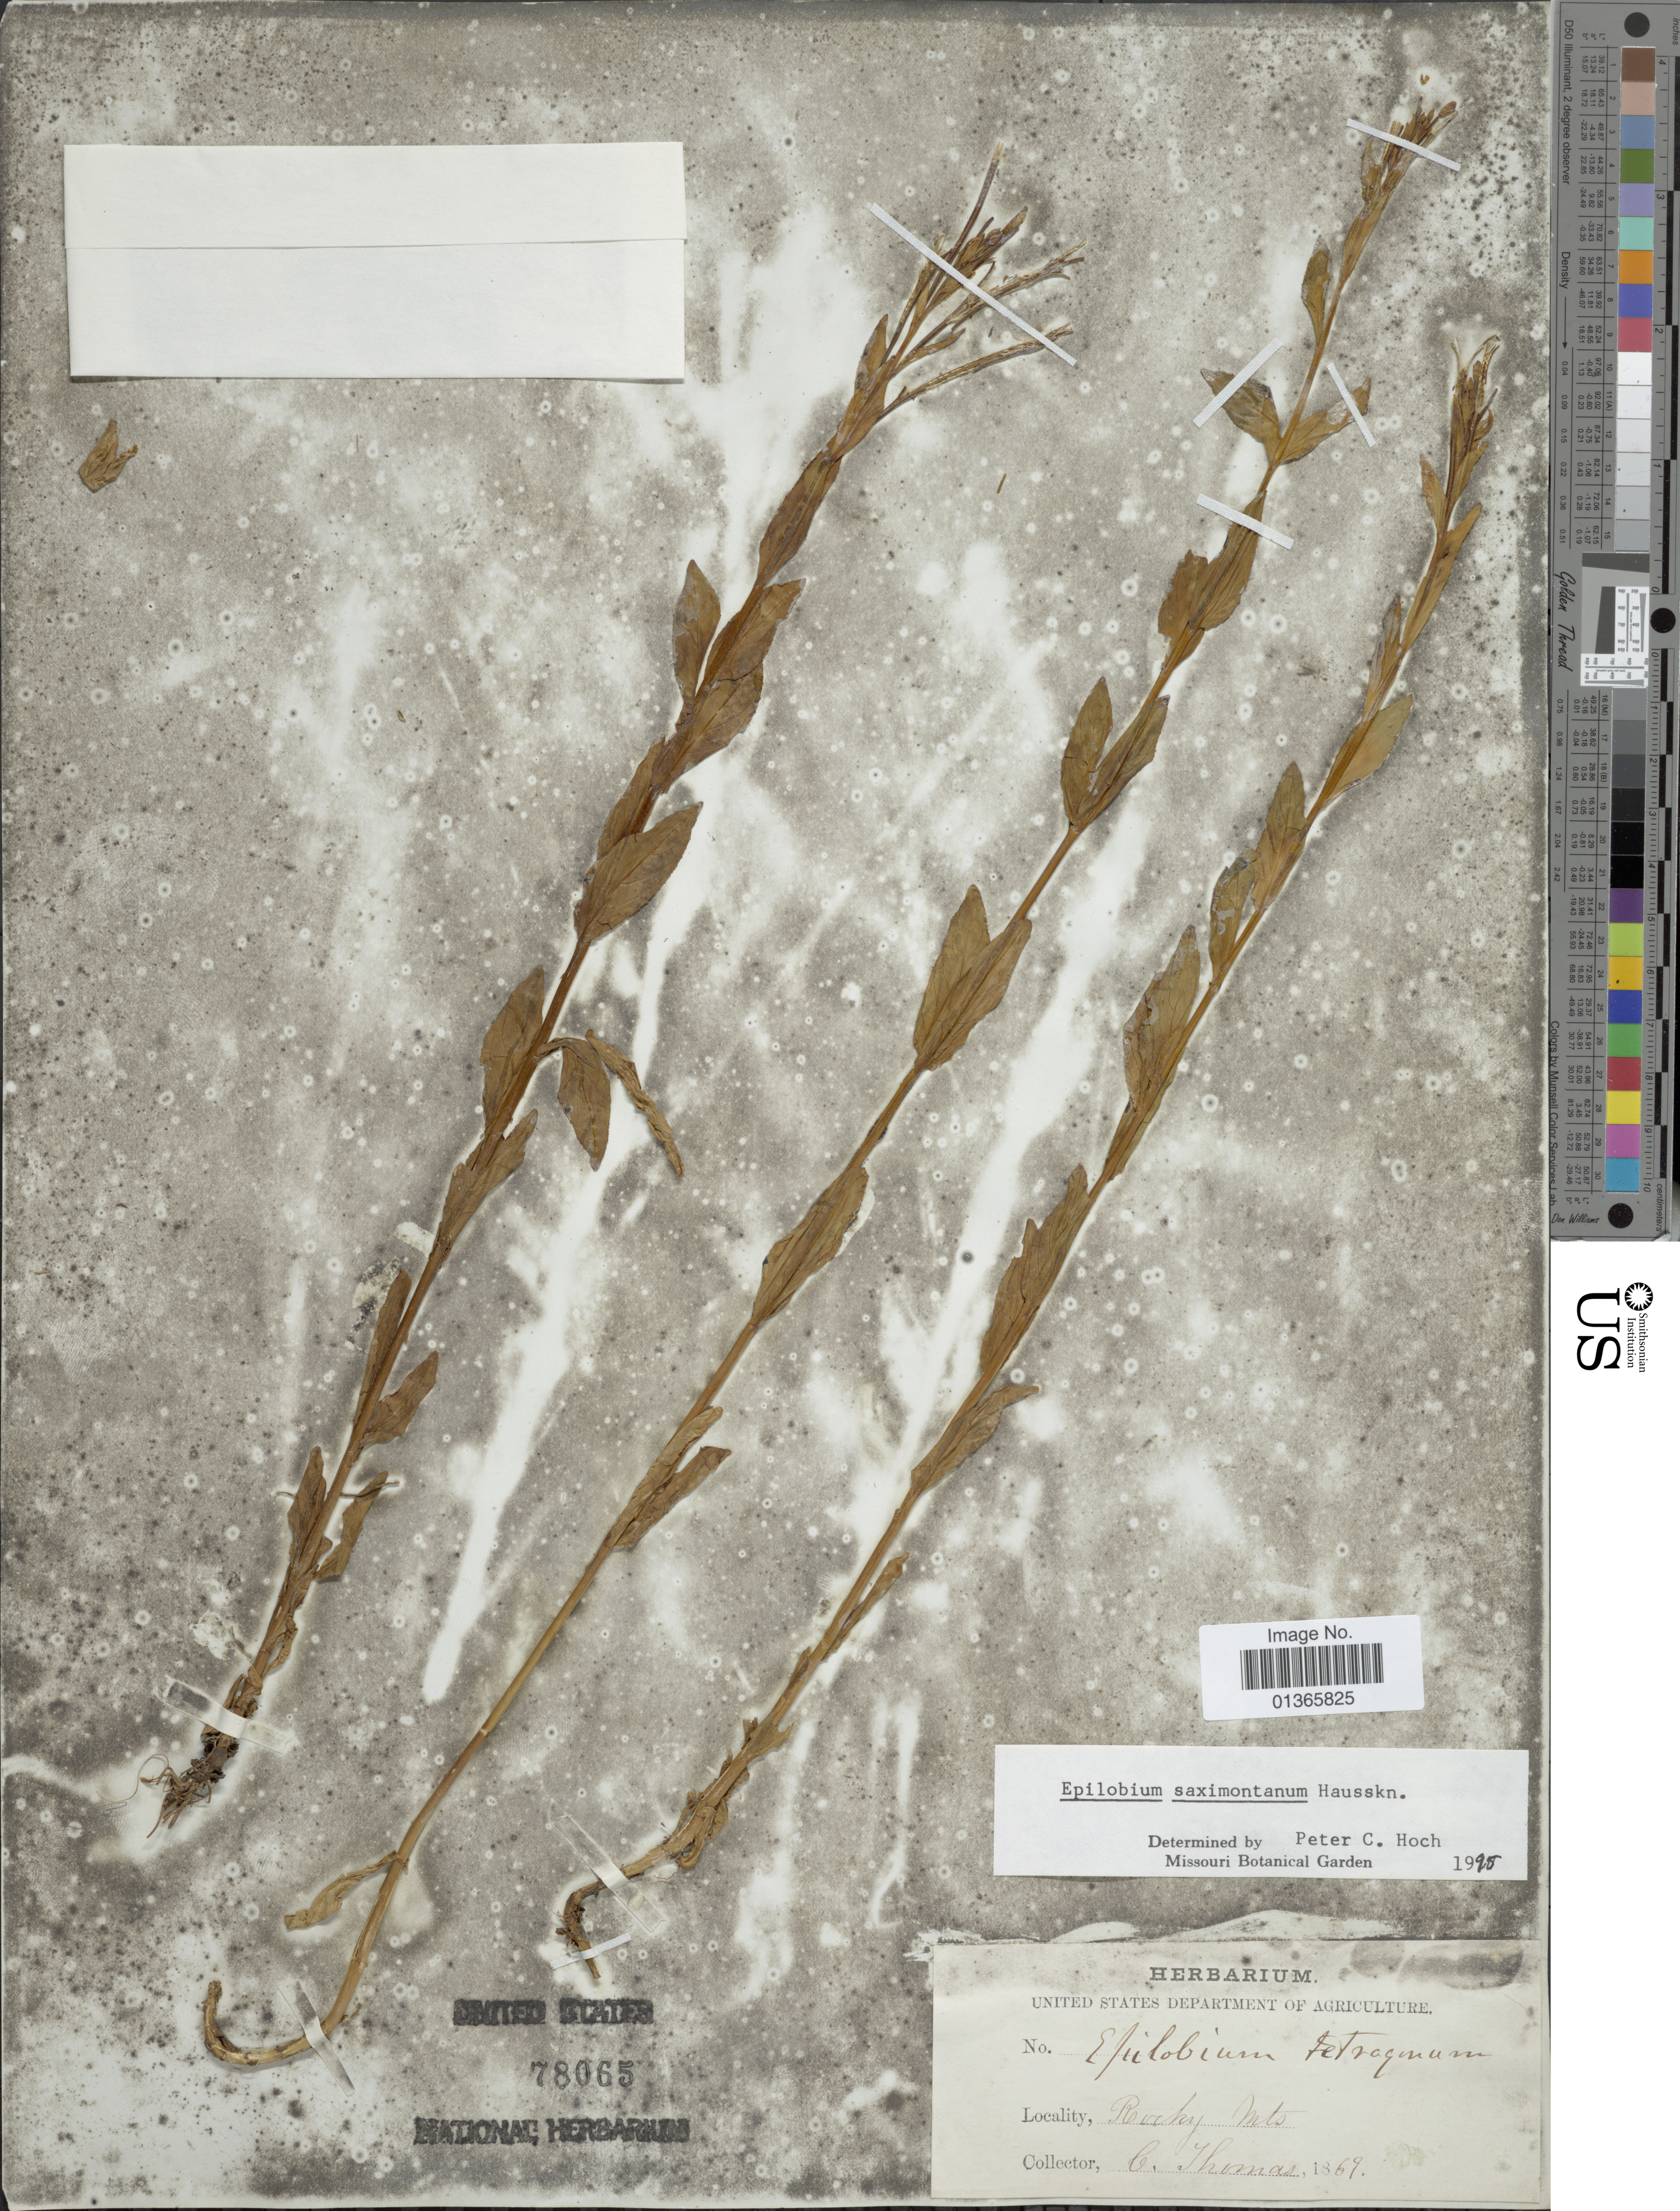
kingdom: Plantae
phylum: Tracheophyta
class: Magnoliopsida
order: Myrtales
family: Onagraceae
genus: Epilobium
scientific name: Epilobium saximontanum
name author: Hausskn.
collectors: C. Thomas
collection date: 1869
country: United States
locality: Rocky Mts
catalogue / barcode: US 78065